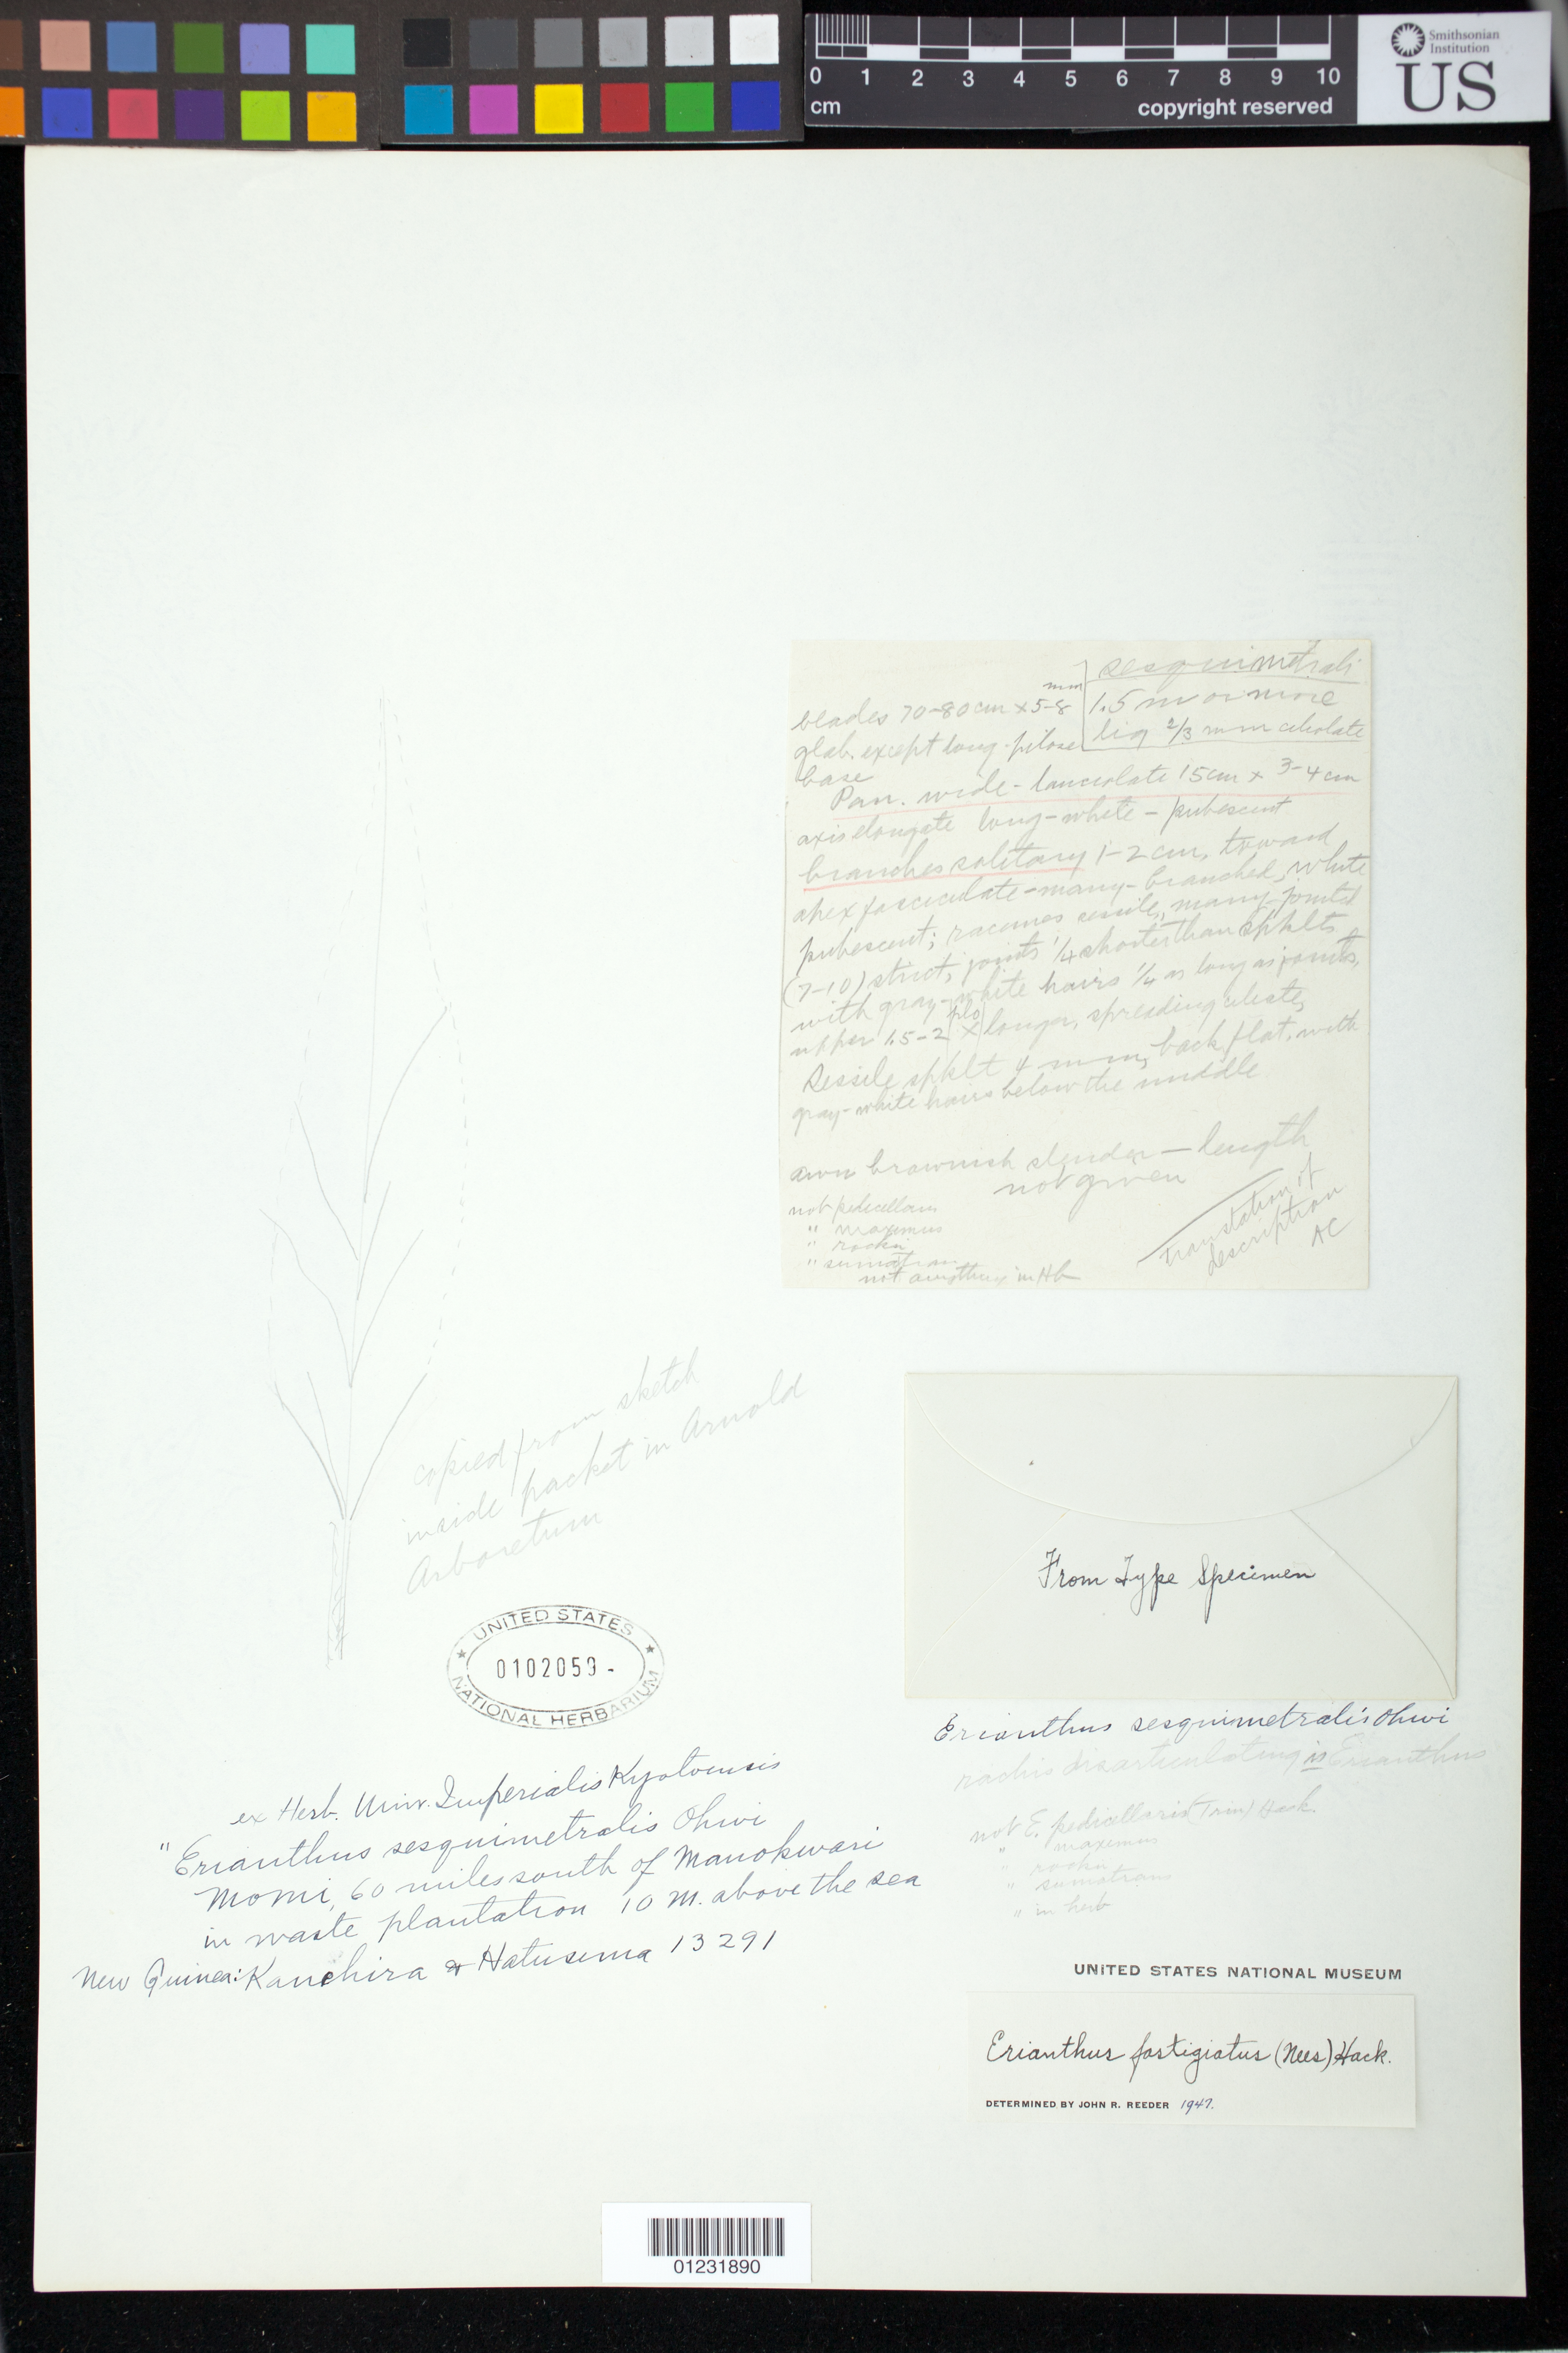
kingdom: Plantae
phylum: Tracheophyta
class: Liliopsida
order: Poales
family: Poaceae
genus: Erianthus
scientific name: Erianthus sesquimetralis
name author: Ohwi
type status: Type Collection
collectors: R. Kanehira & S. Hatusima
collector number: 13291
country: Indonesia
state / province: Papua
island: New Guinea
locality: Momi, 60 miles south of Manokwari in waste plantation.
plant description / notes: Fragmentary material of type specimen ex herb. NY Bot. Gard.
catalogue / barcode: US 102059